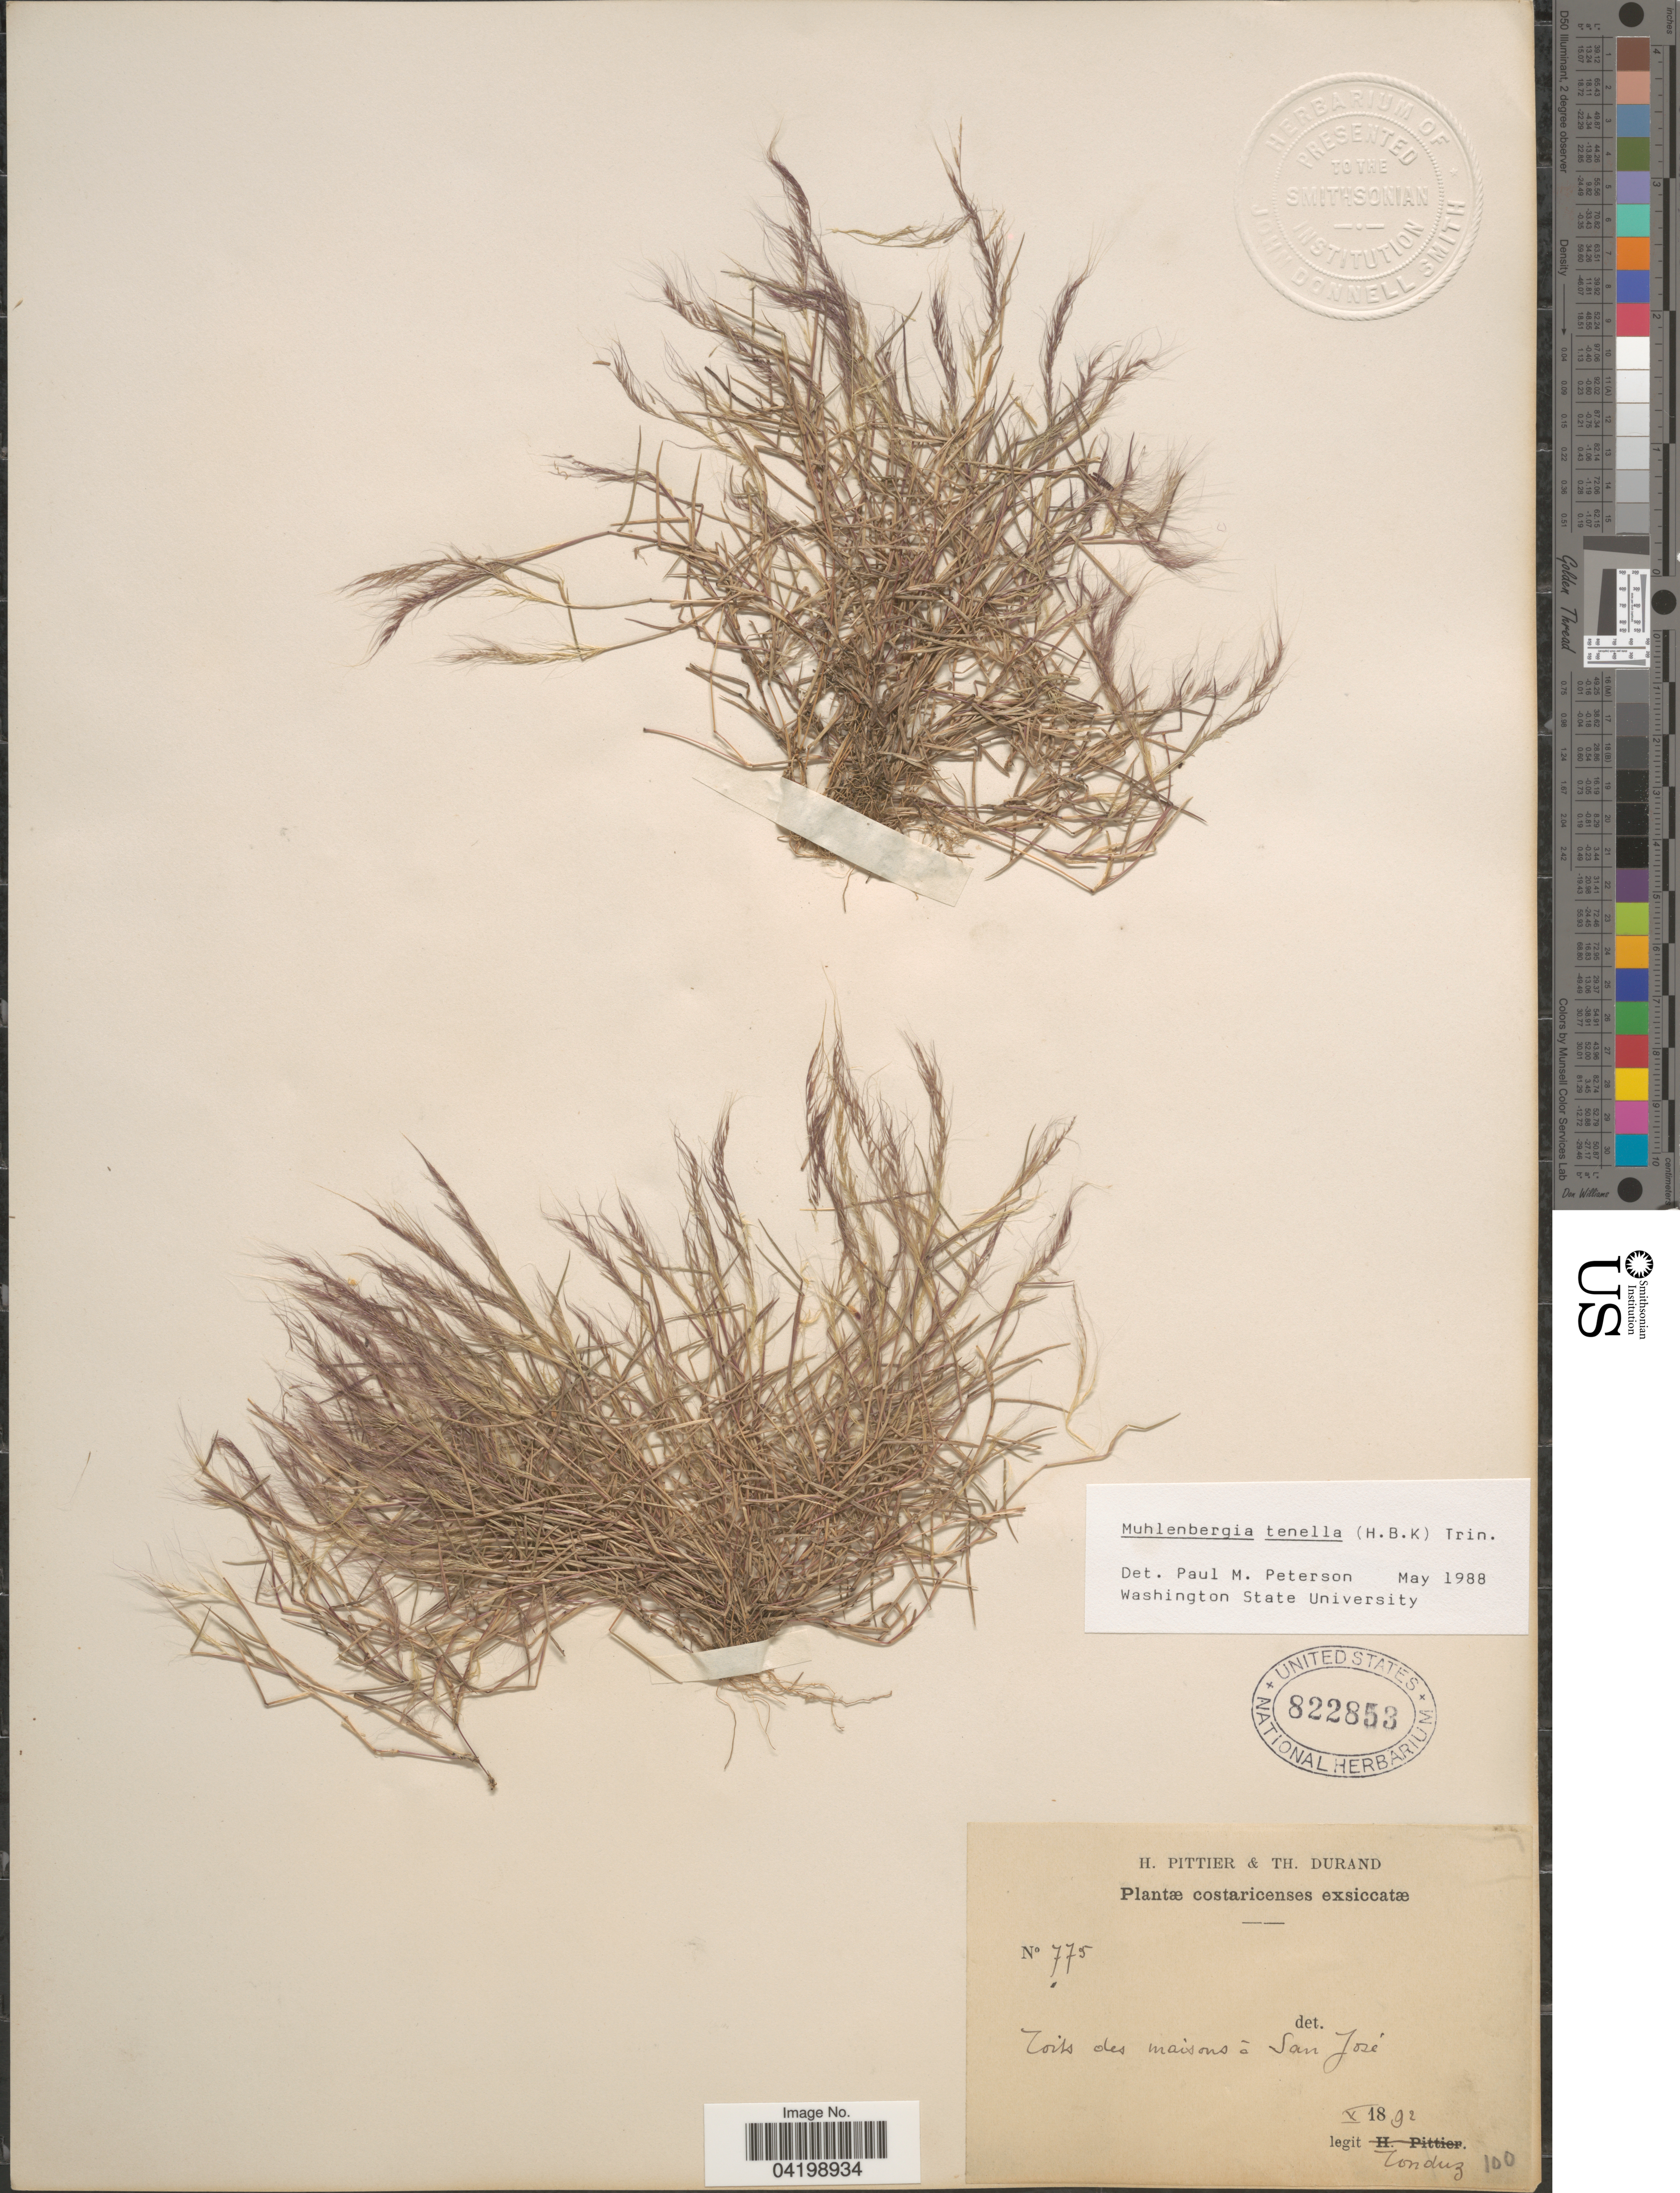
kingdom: Plantae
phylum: Tracheophyta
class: Liliopsida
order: Poales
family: Poaceae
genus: Muhlenbergia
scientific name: Muhlenbergia tenella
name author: (Kunth) Trin.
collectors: Tonduz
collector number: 775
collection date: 1892-10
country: Costa Rica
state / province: San José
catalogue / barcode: US 822853